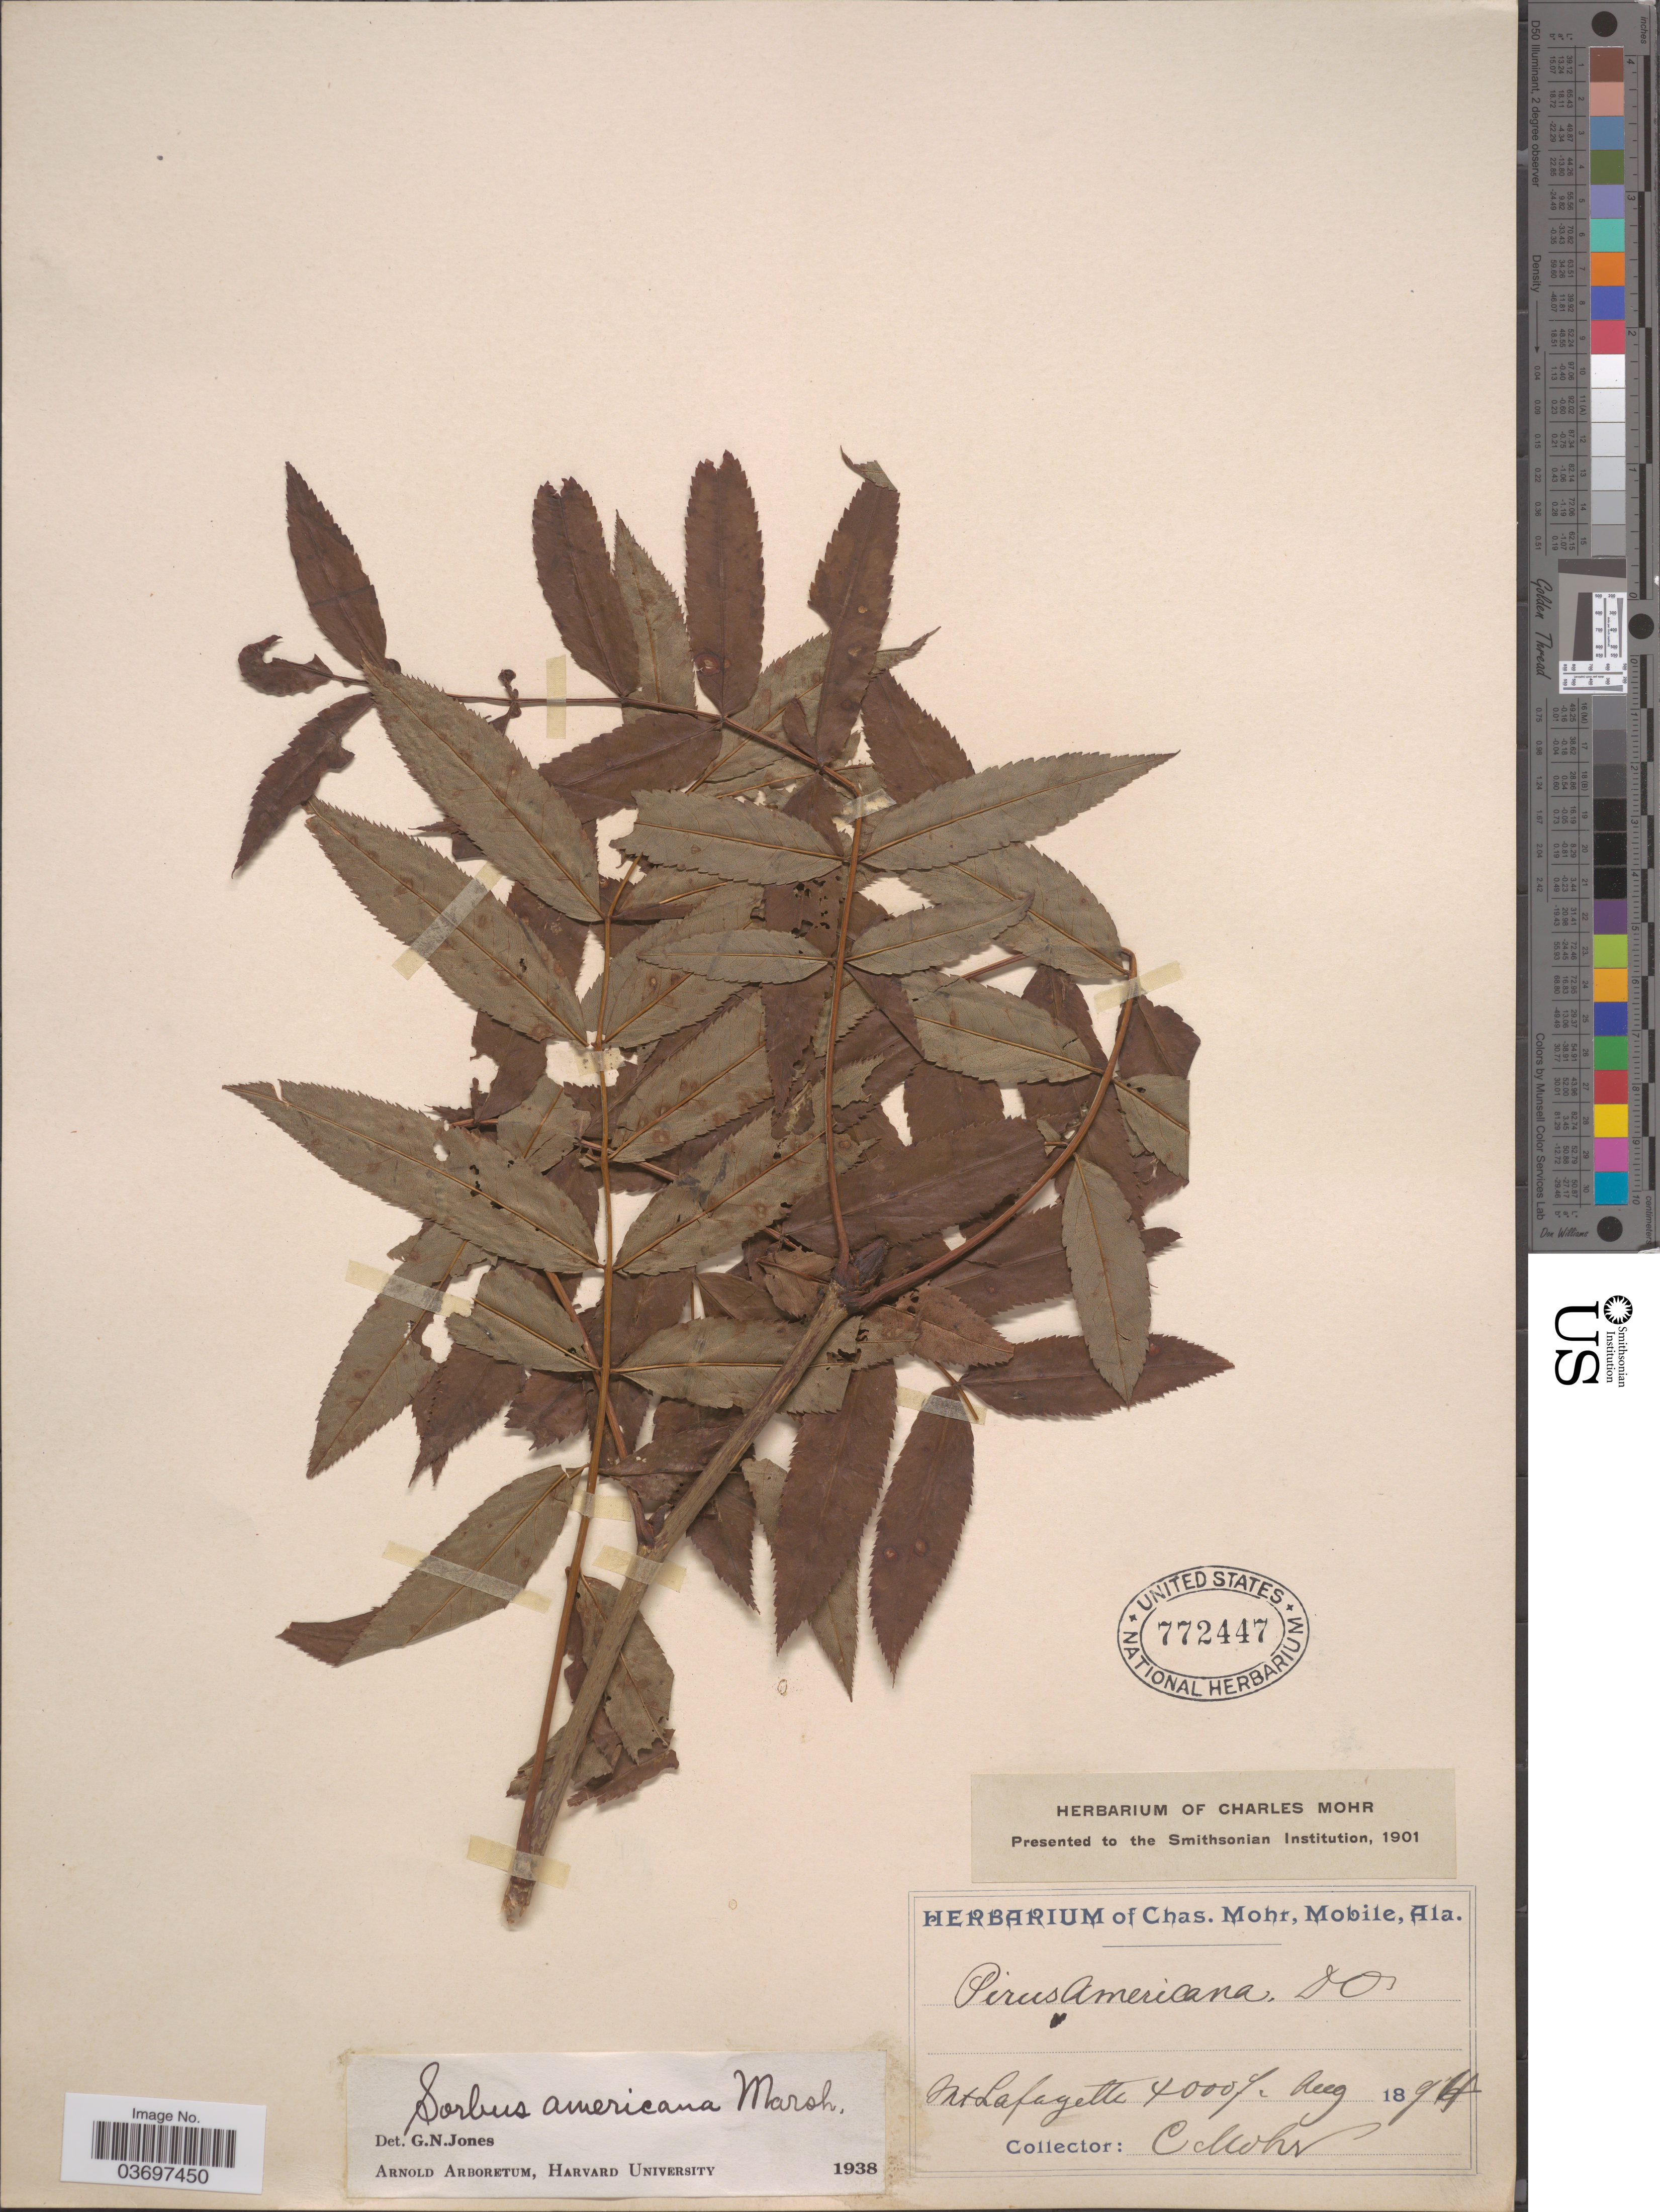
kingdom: Plantae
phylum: Tracheophyta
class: Magnoliopsida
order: Rosales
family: Rosaceae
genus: Sorbus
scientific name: Sorbus americana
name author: Marshall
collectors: Mohr, C. T. (herbarium)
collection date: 1894-08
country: United States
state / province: Alabama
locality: Mt Lafayette.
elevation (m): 1219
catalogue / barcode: US 772447